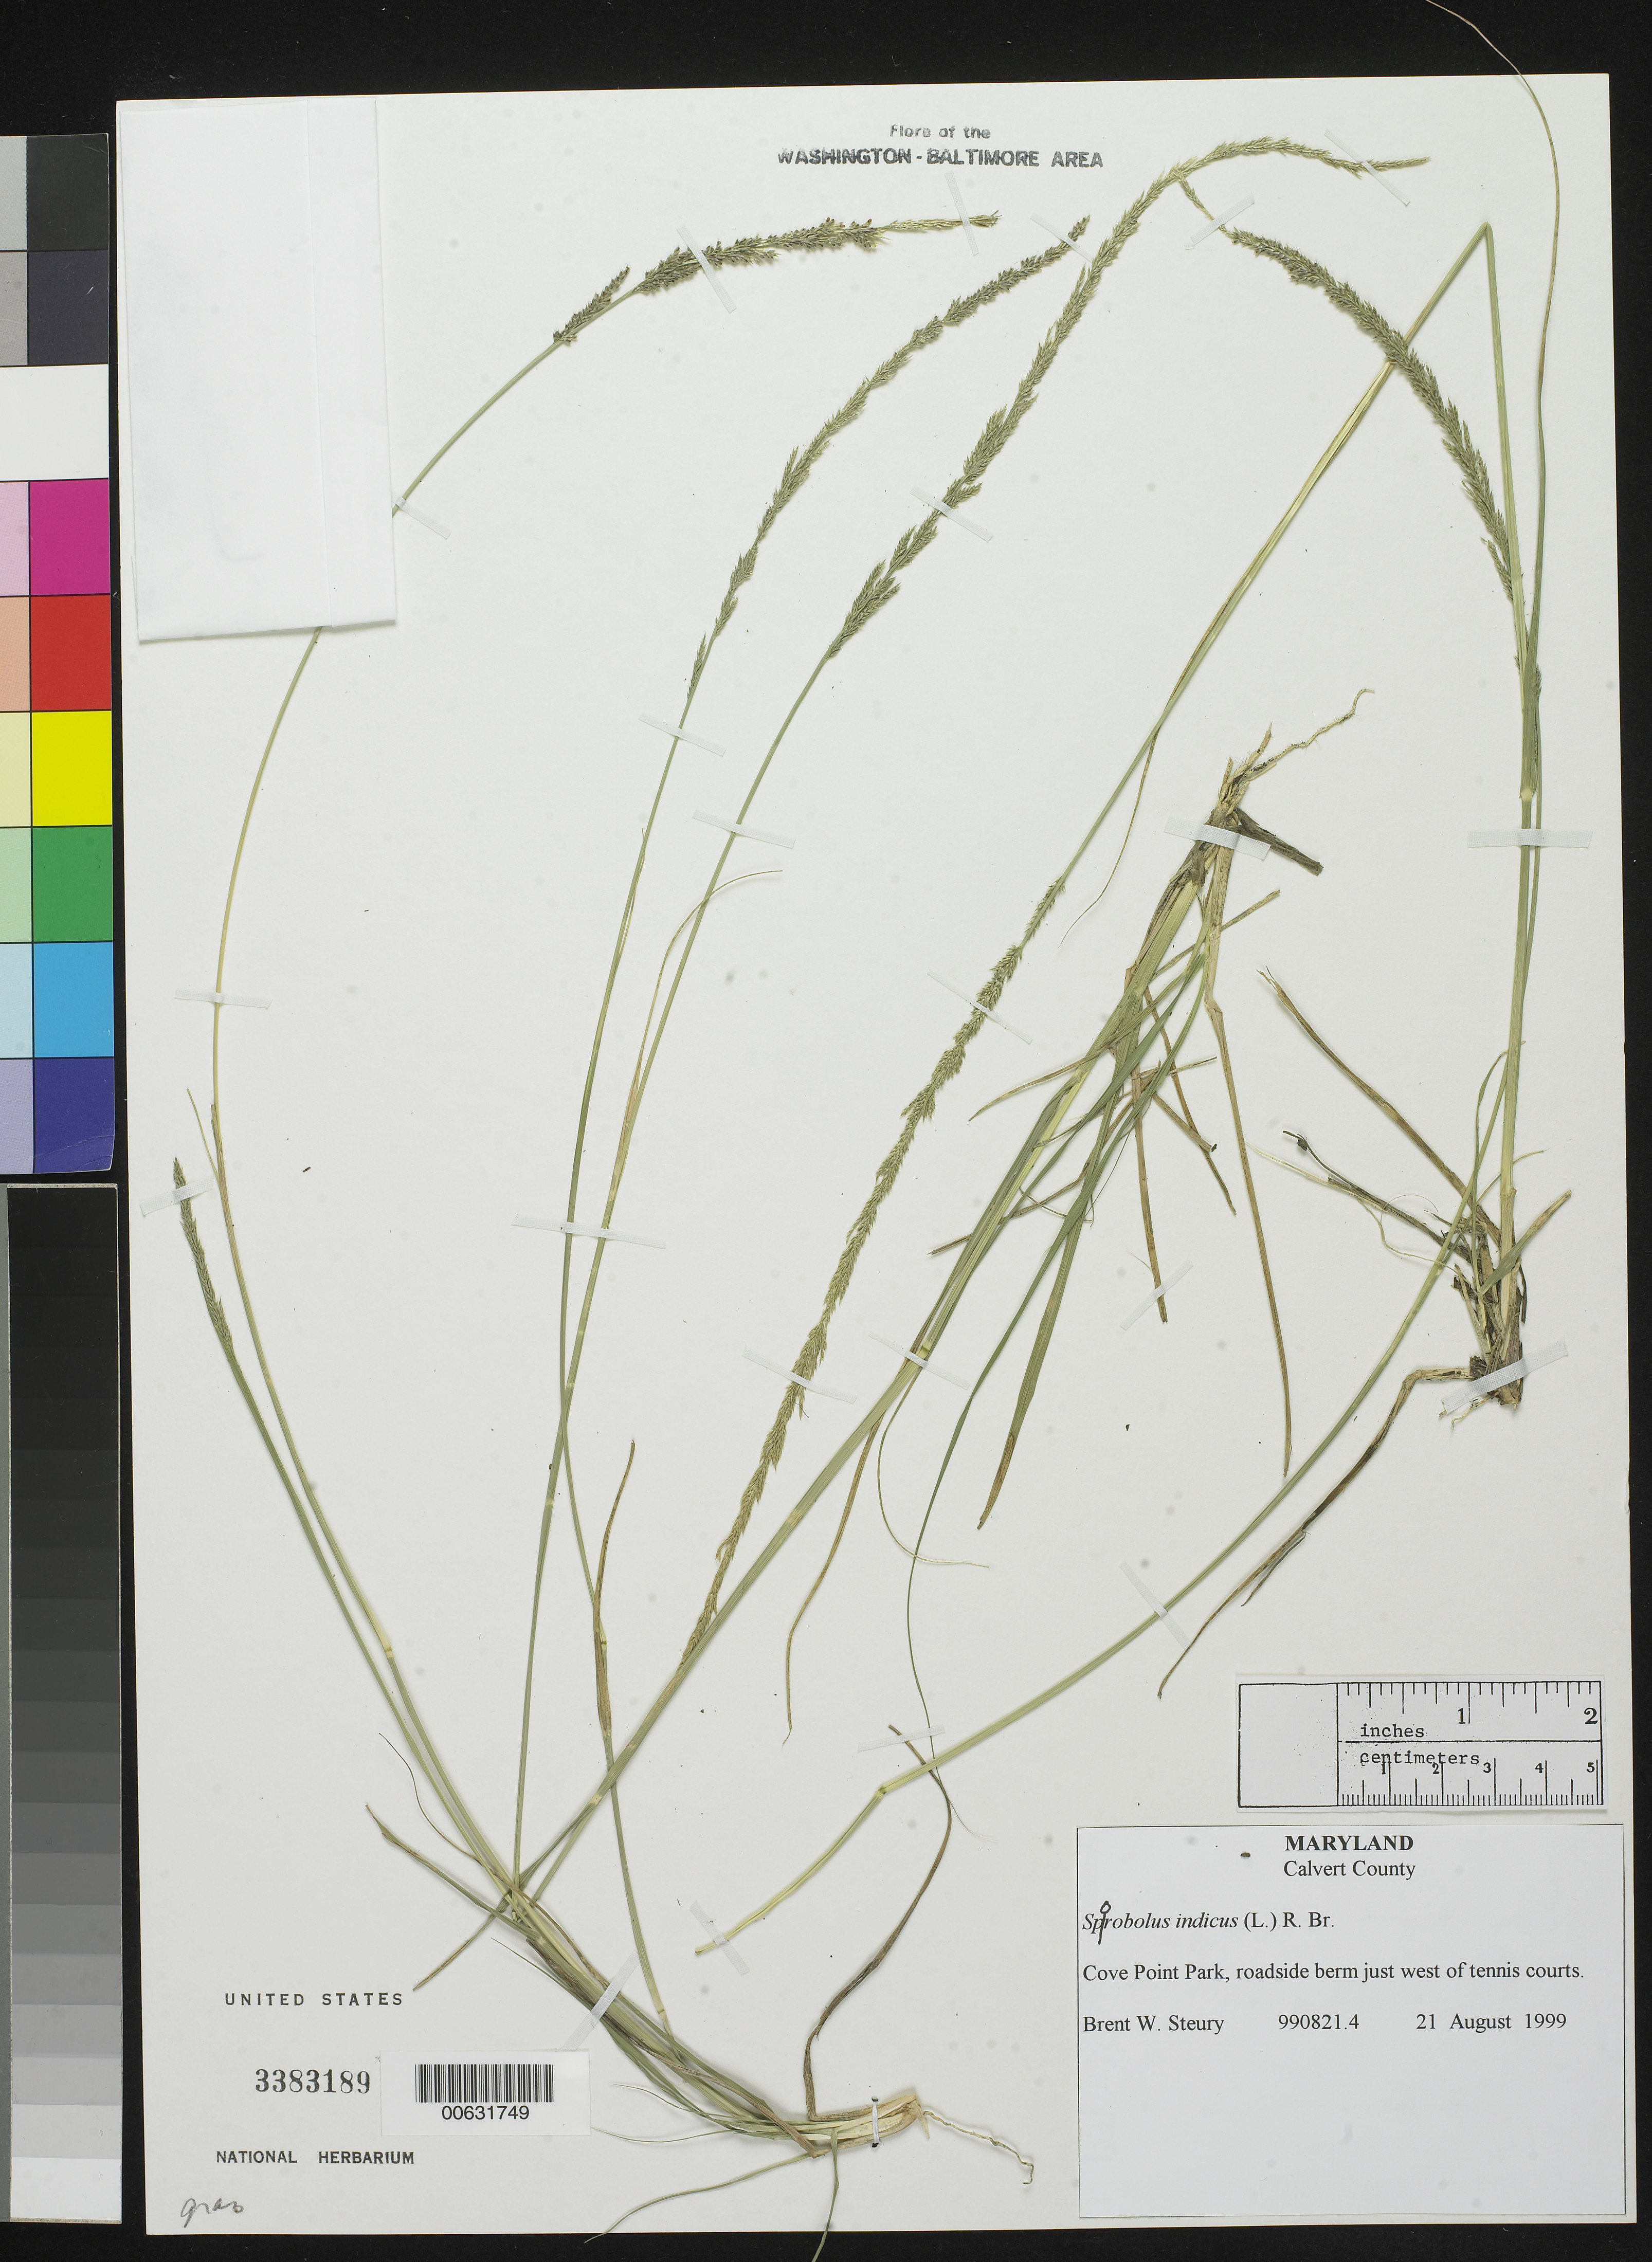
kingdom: Plantae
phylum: Tracheophyta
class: Liliopsida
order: Poales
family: Poaceae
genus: Sporobolus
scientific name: Sporobolus indicus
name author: (L.) R. Br.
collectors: B. Steury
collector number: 990821.4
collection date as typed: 21 Aug 1999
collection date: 1999-08-21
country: United States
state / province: Maryland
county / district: Calvert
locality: Cove Point Park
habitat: Roadside berm just west of tennis courts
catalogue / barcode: US 3383189